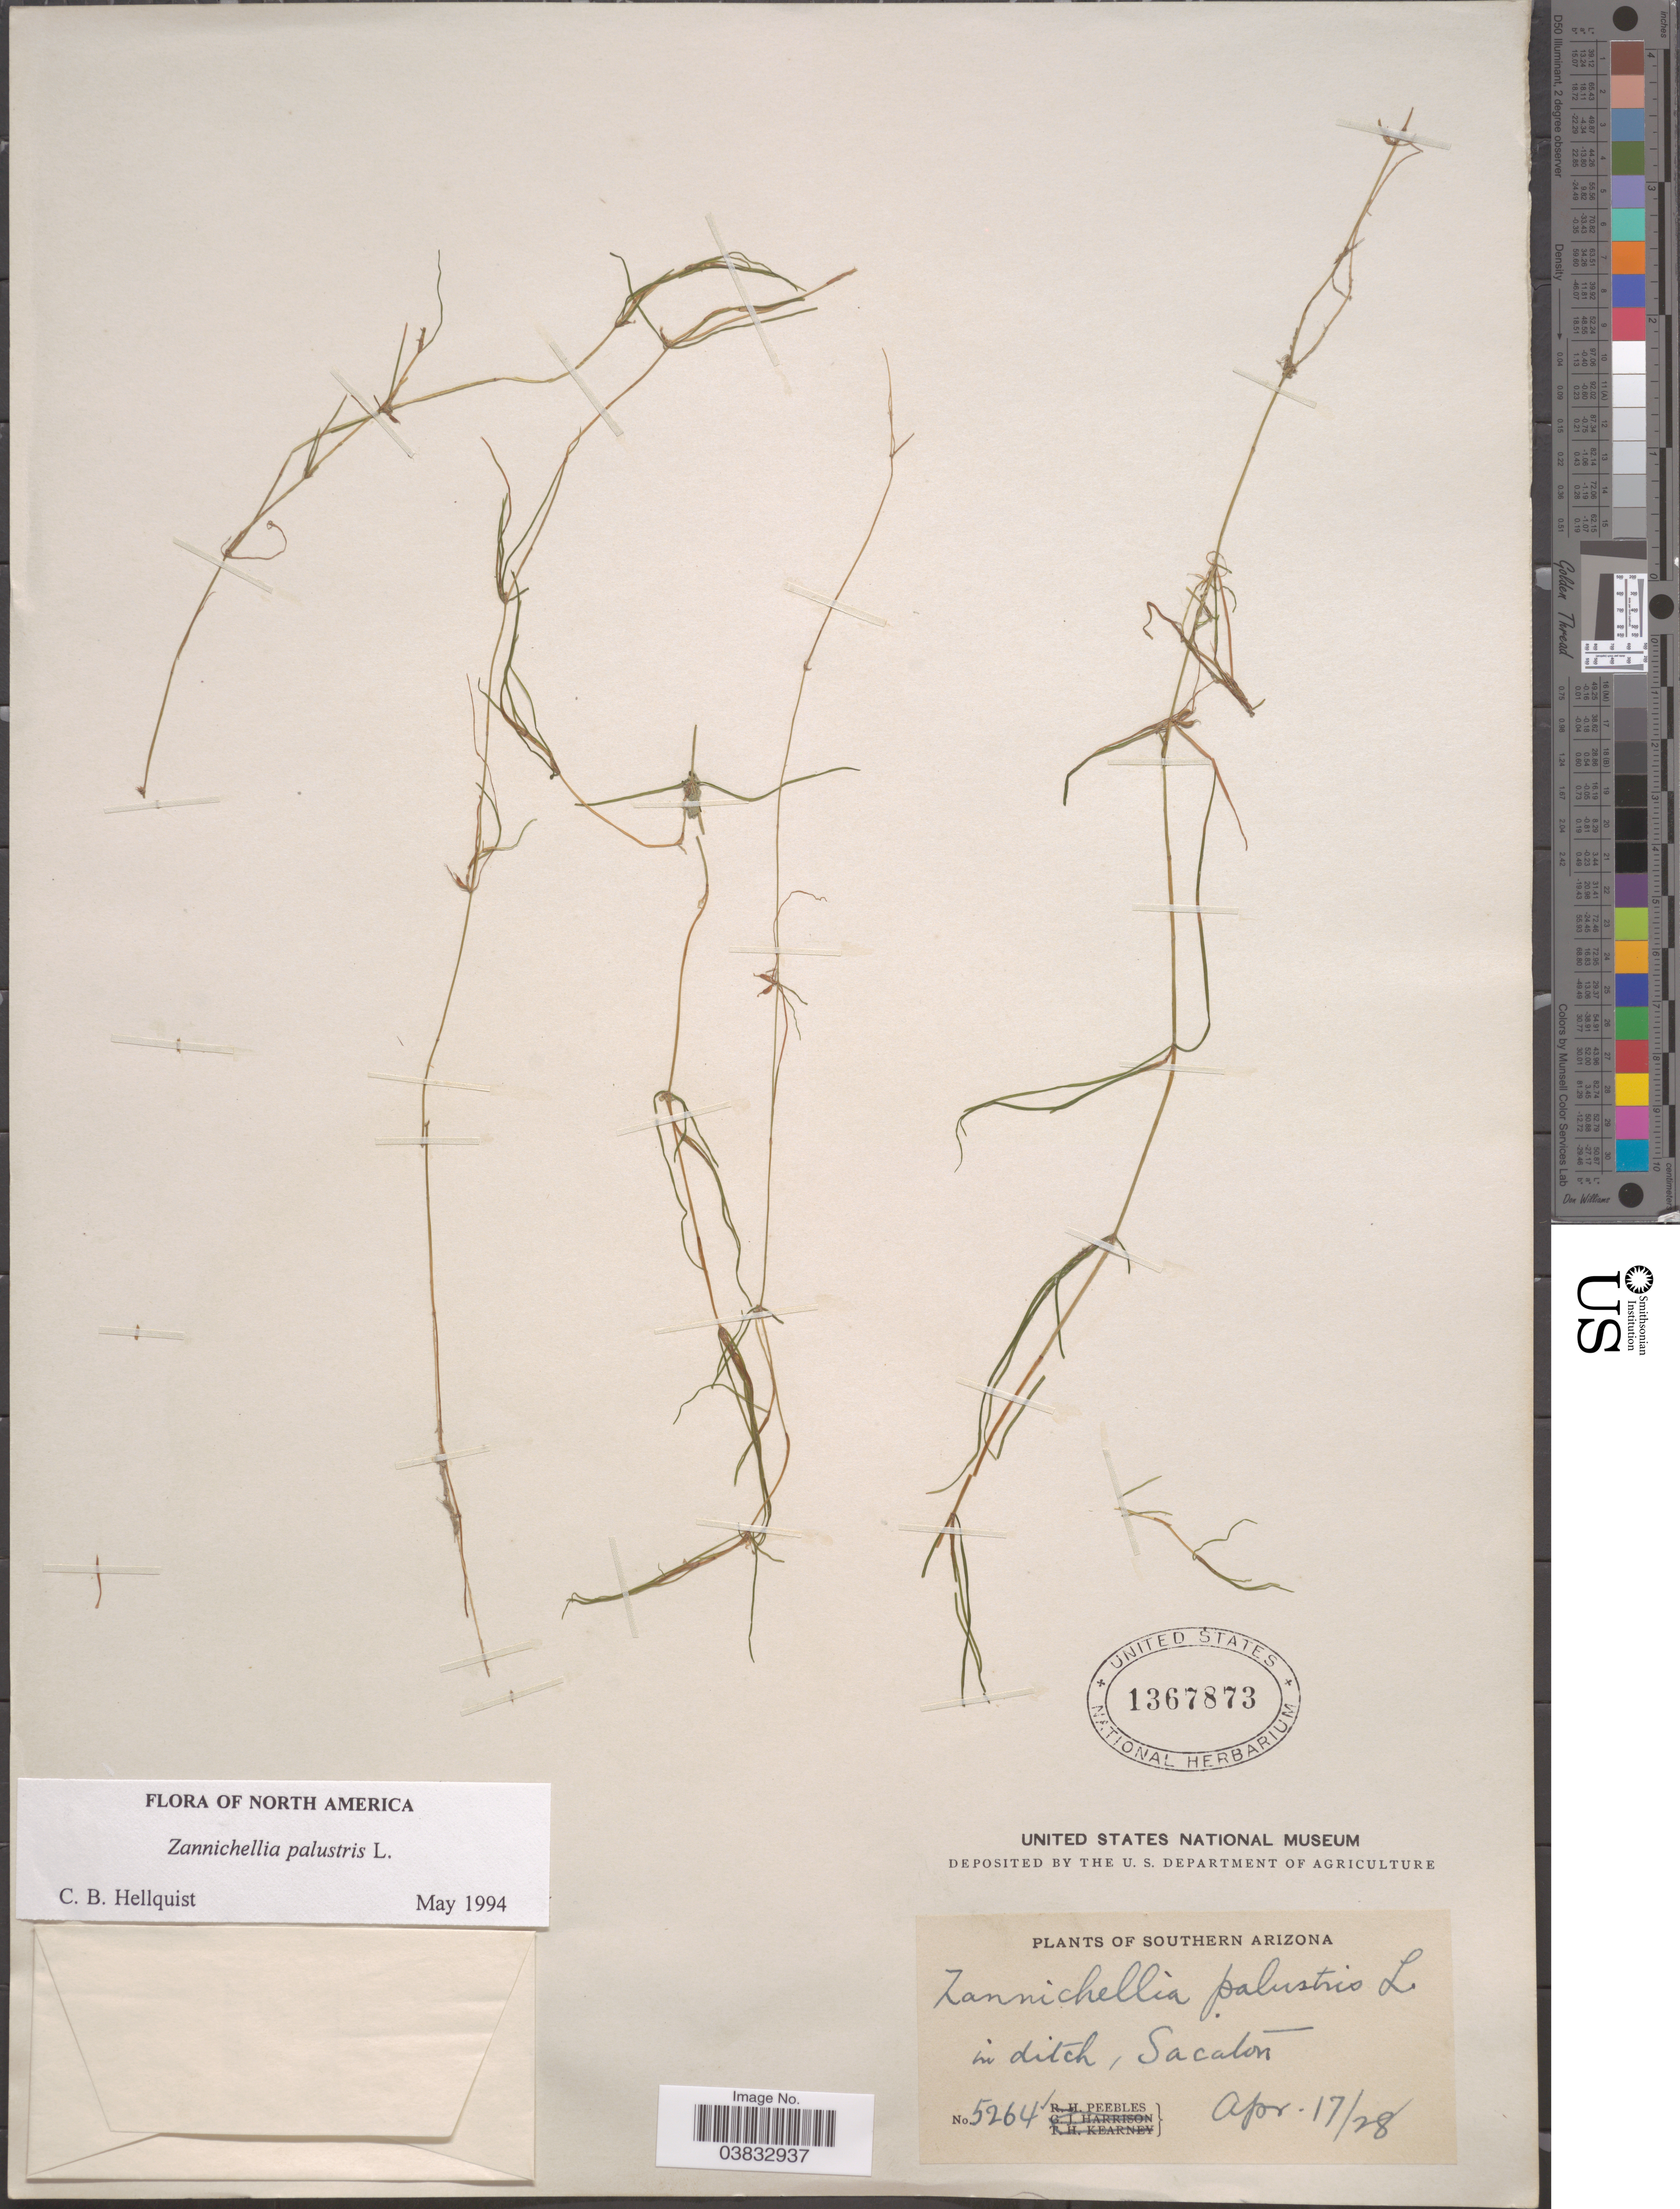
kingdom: Plantae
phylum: Tracheophyta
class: Liliopsida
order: Alismatales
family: Potamogetonaceae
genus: Zannichellia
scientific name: Zannichellia palustris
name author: L.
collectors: R. H. Peebles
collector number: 5264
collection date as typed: Transcribed d/m/y: 17/4/28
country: United States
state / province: Arizona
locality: Southern Arizona. In ditch, Sacaton.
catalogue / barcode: US 1367873